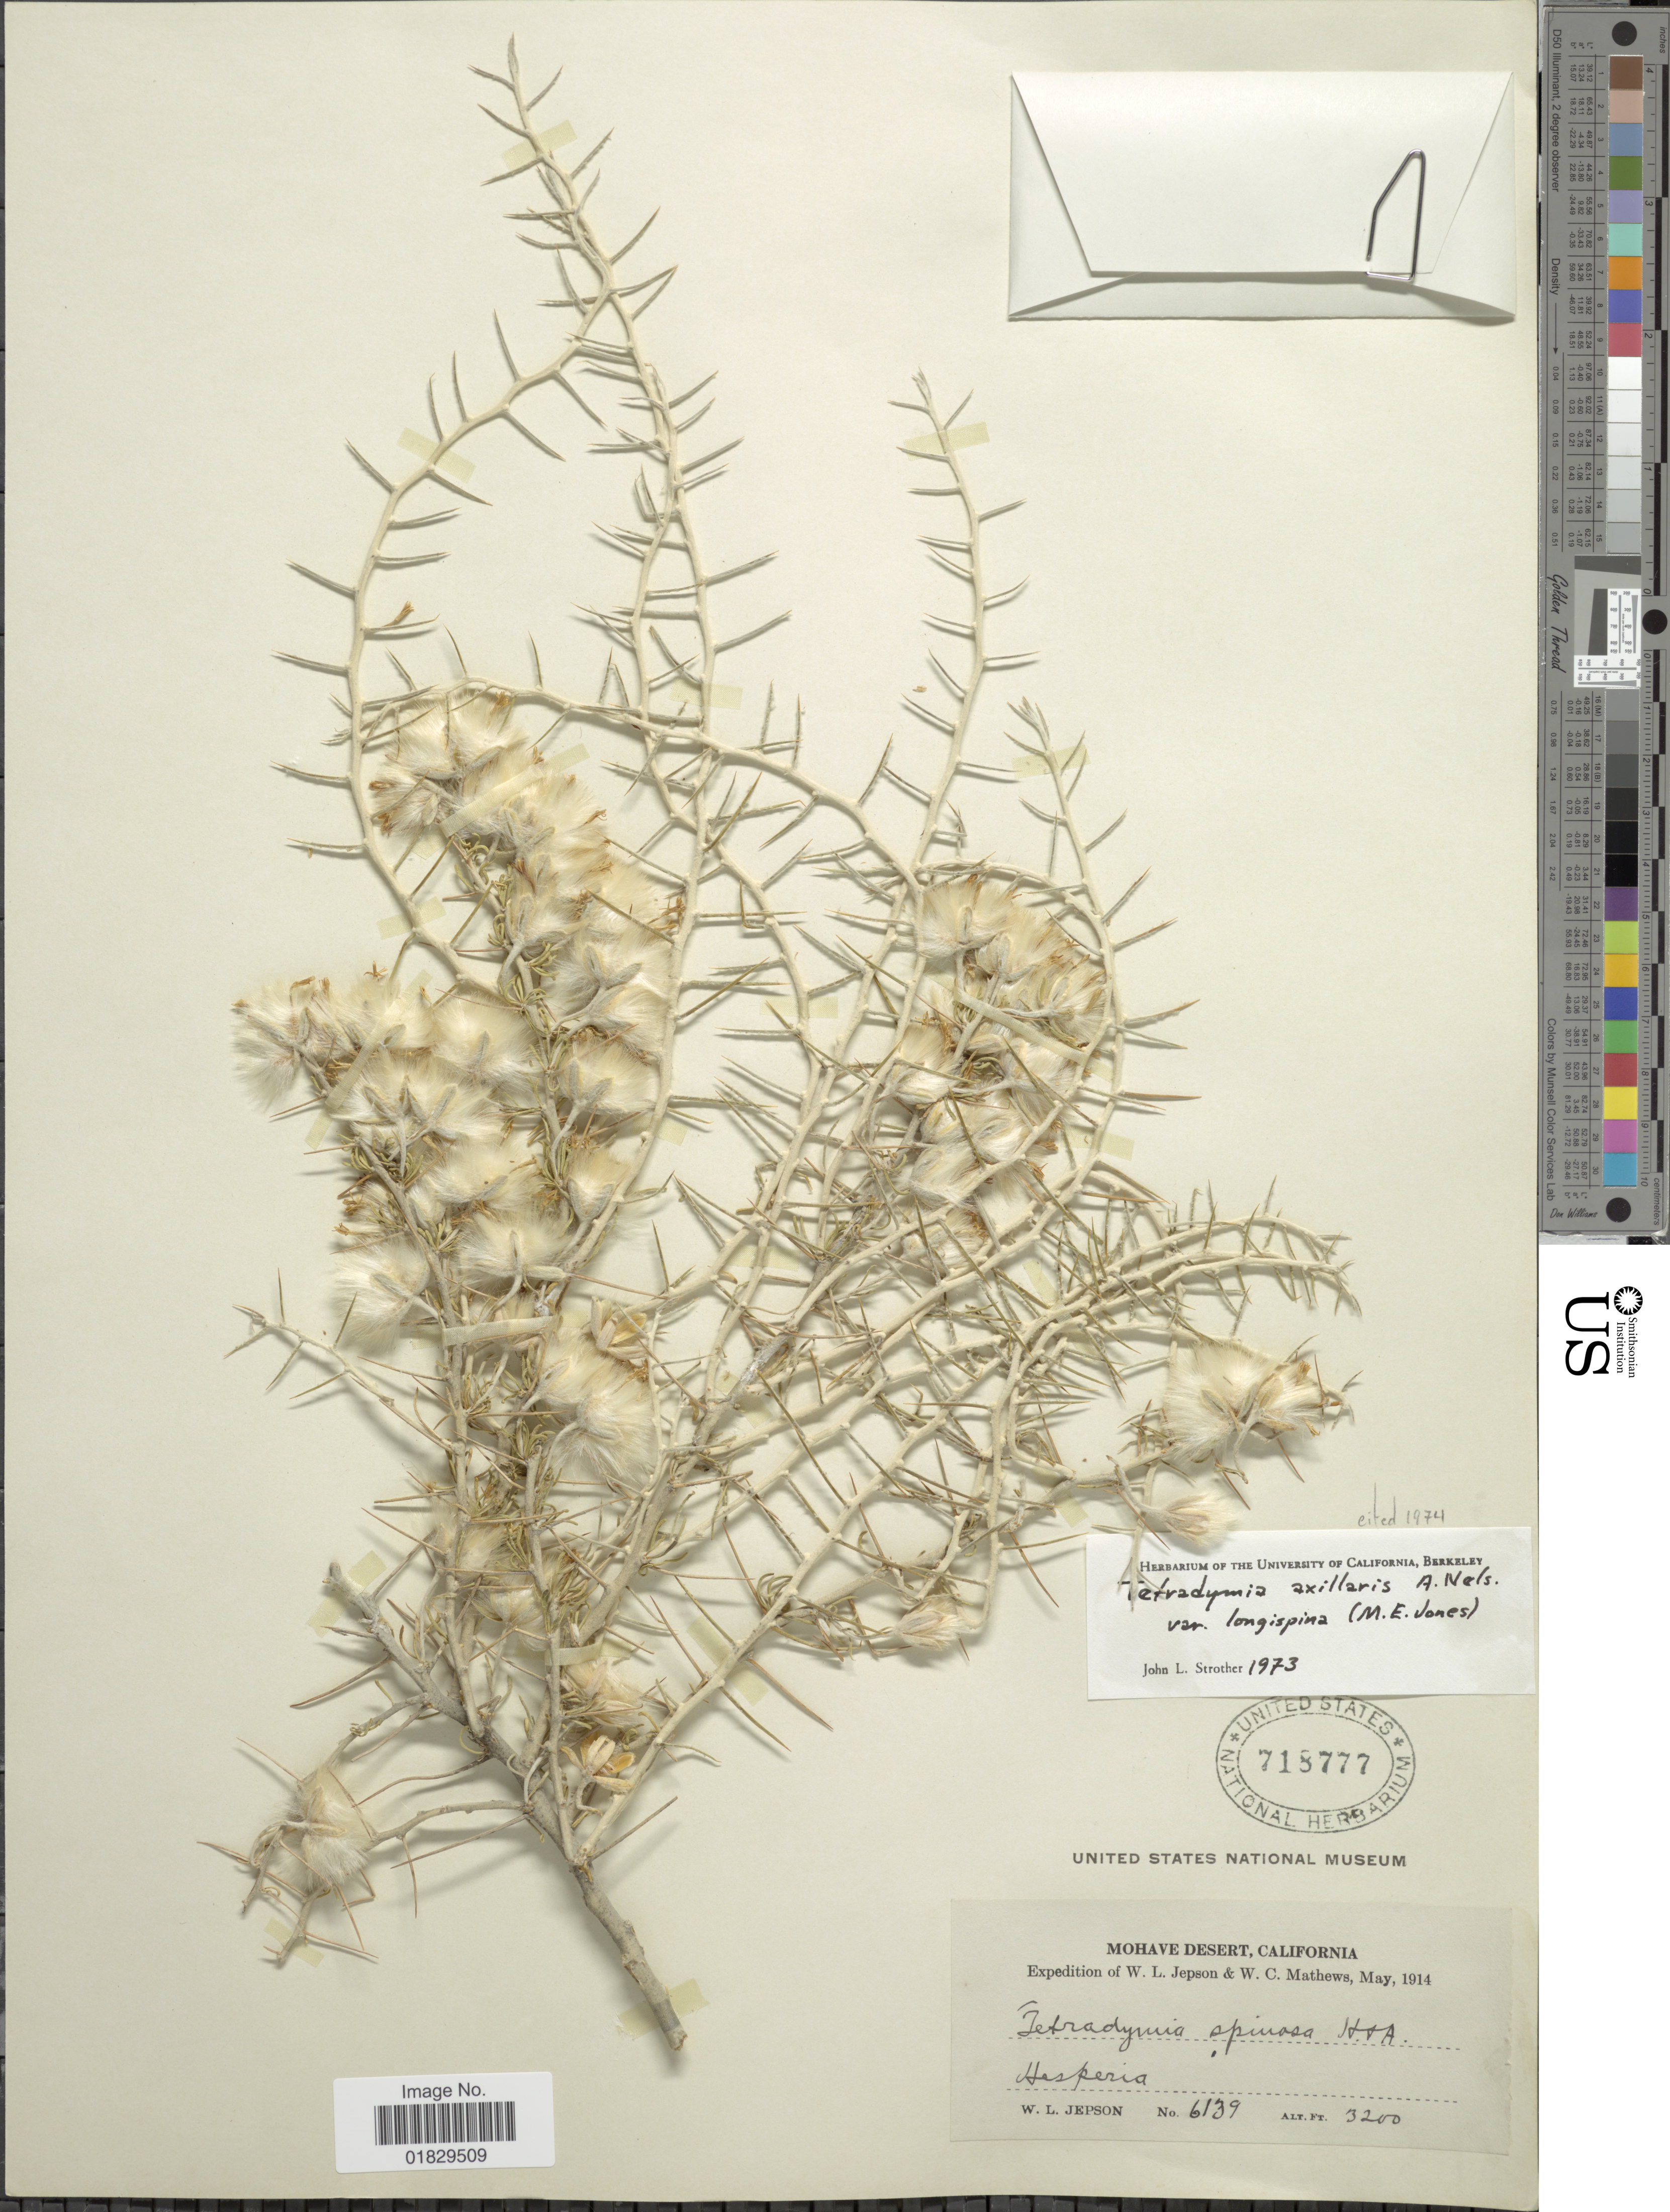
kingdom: Plantae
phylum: Tracheophyta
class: Magnoliopsida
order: Asterales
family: Asteraceae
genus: Tetradymia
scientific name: Tetradymia axillaris var. longispina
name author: (M.E. Jones) Strother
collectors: W. L. Jepson & W. Mathews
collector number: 6139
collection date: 1914-05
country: United States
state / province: California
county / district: Kern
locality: Mohave Desert, California. Hesperia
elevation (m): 975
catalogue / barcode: US 718777